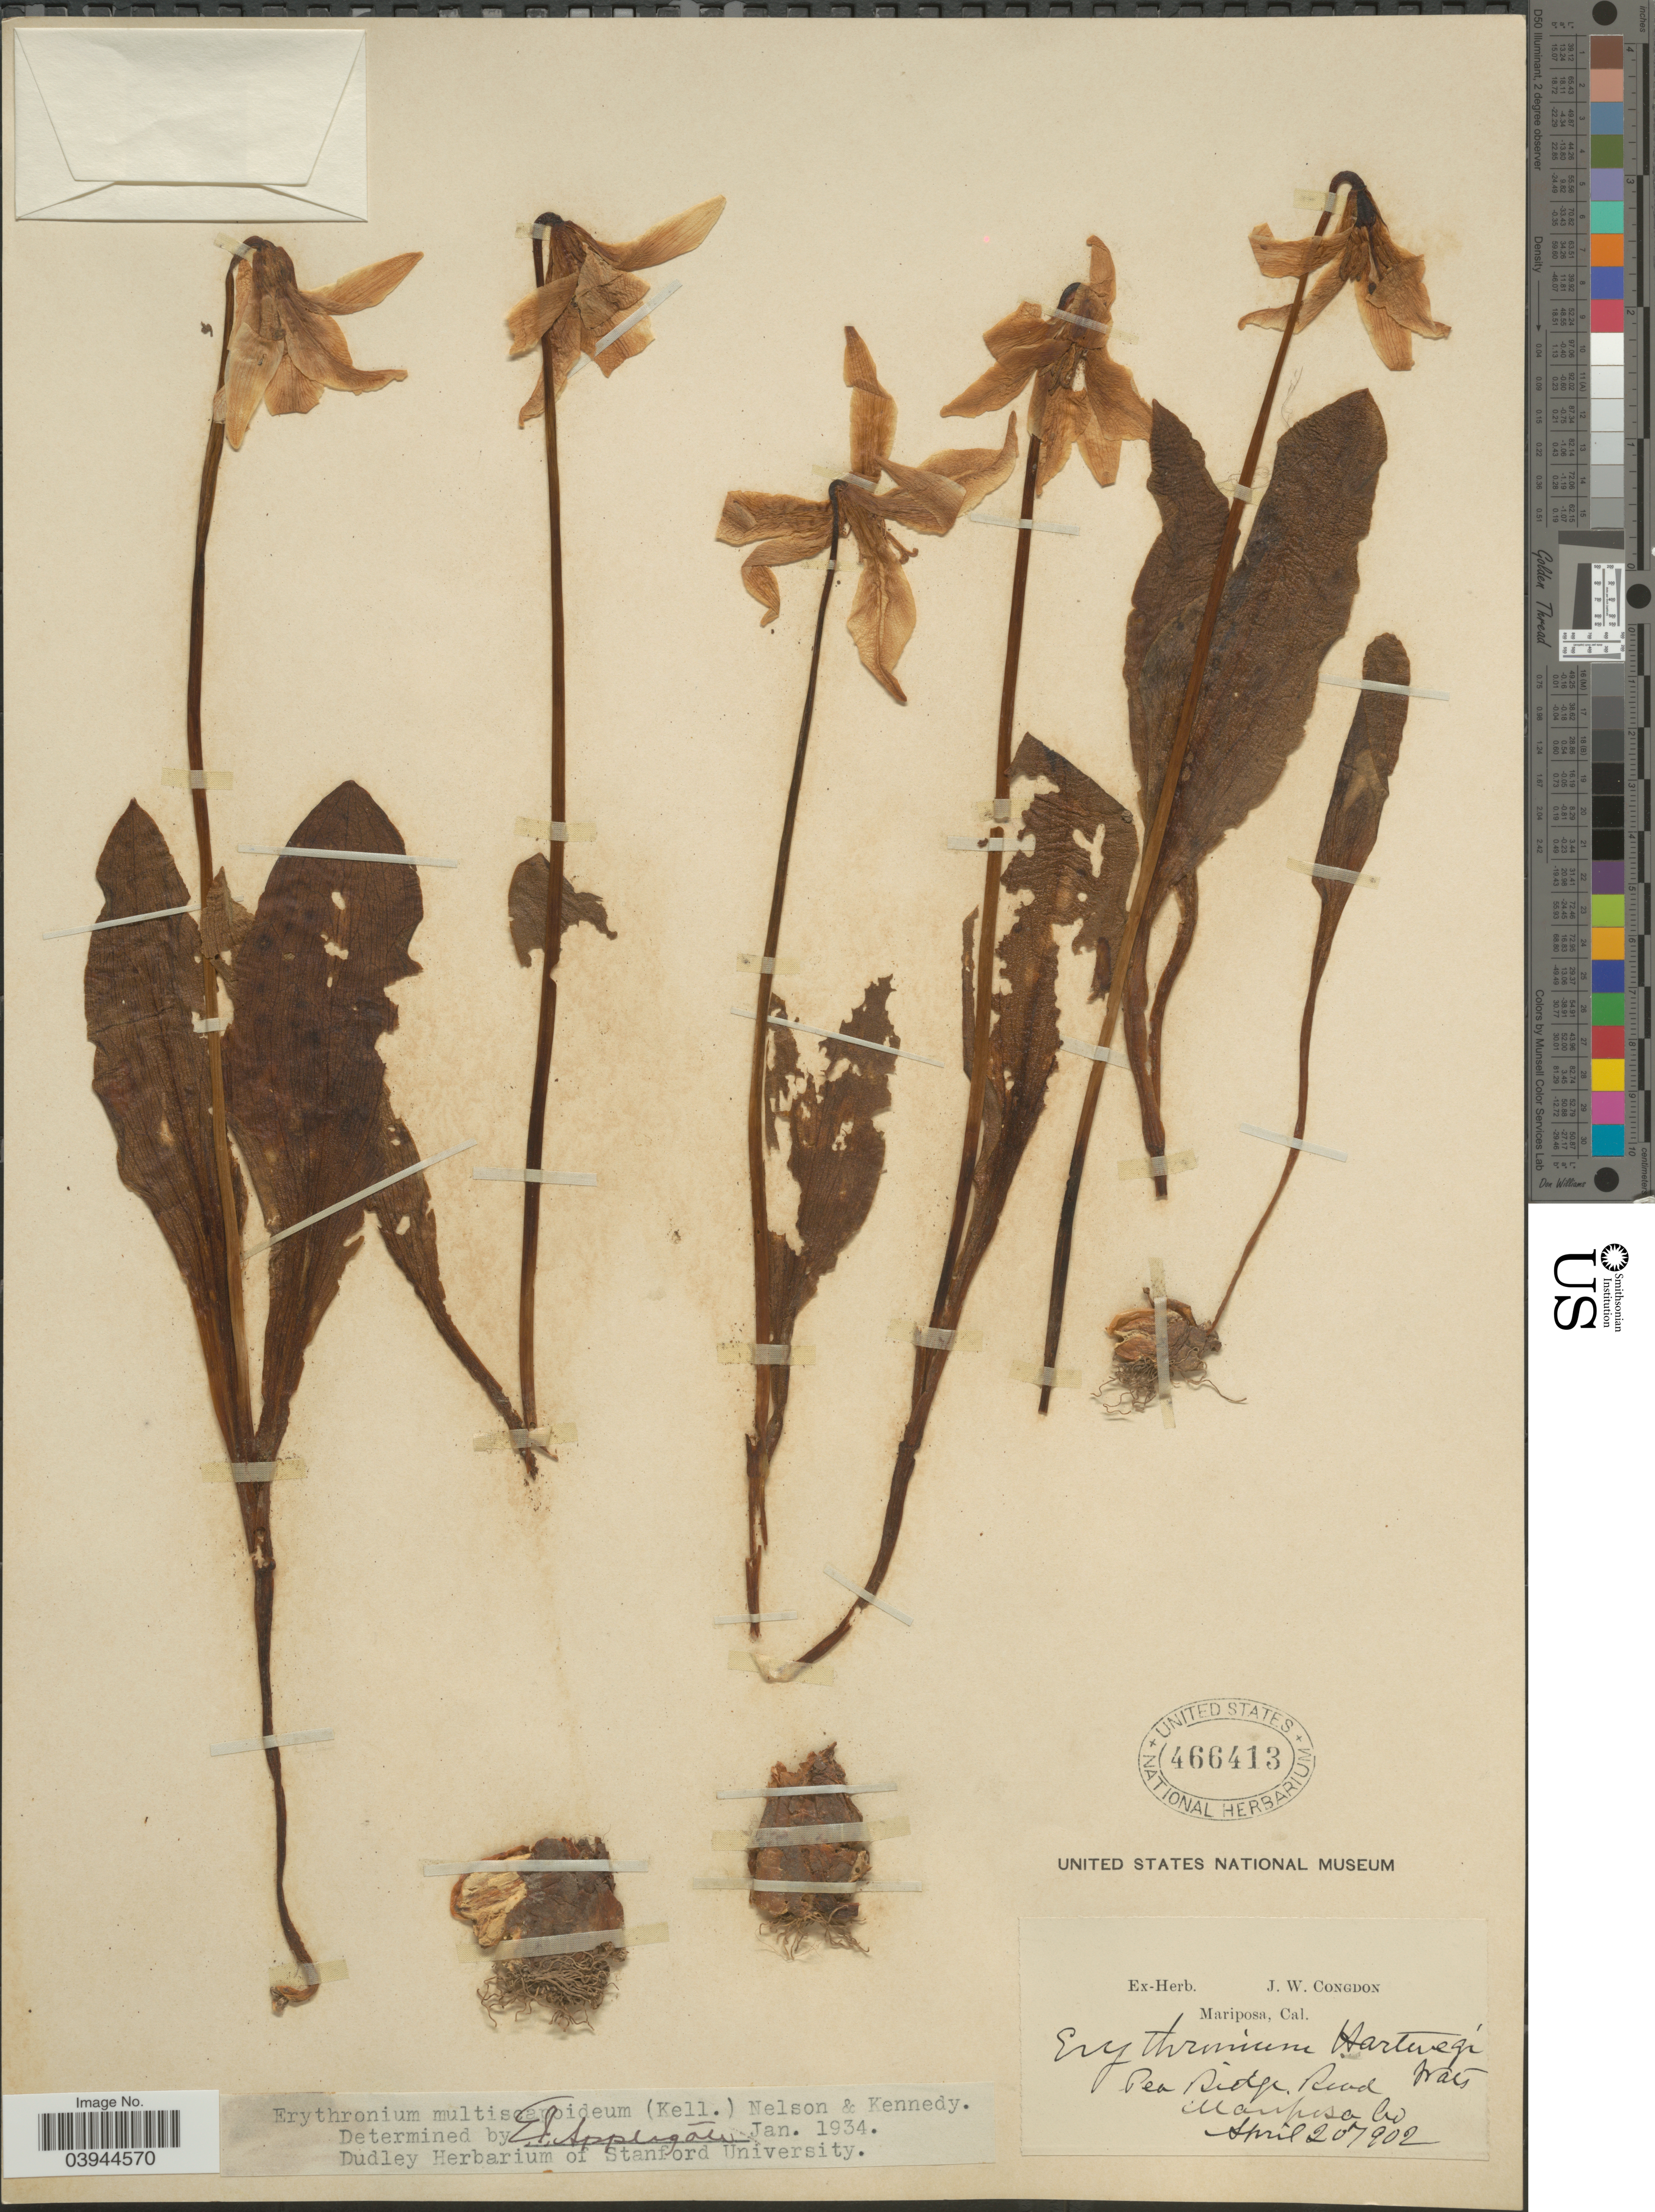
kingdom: Plantae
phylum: Tracheophyta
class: Liliopsida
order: Liliales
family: Liliaceae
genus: Erythronium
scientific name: Erythronium multiscapoideum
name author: (Kellogg) A. Nelson & P.B. Kenn.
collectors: ex herb. J. W. Congdon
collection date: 1902-04-20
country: United States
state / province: California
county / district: Mariposa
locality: Pea Ridge Road, Mariposa Co.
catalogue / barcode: US 466413